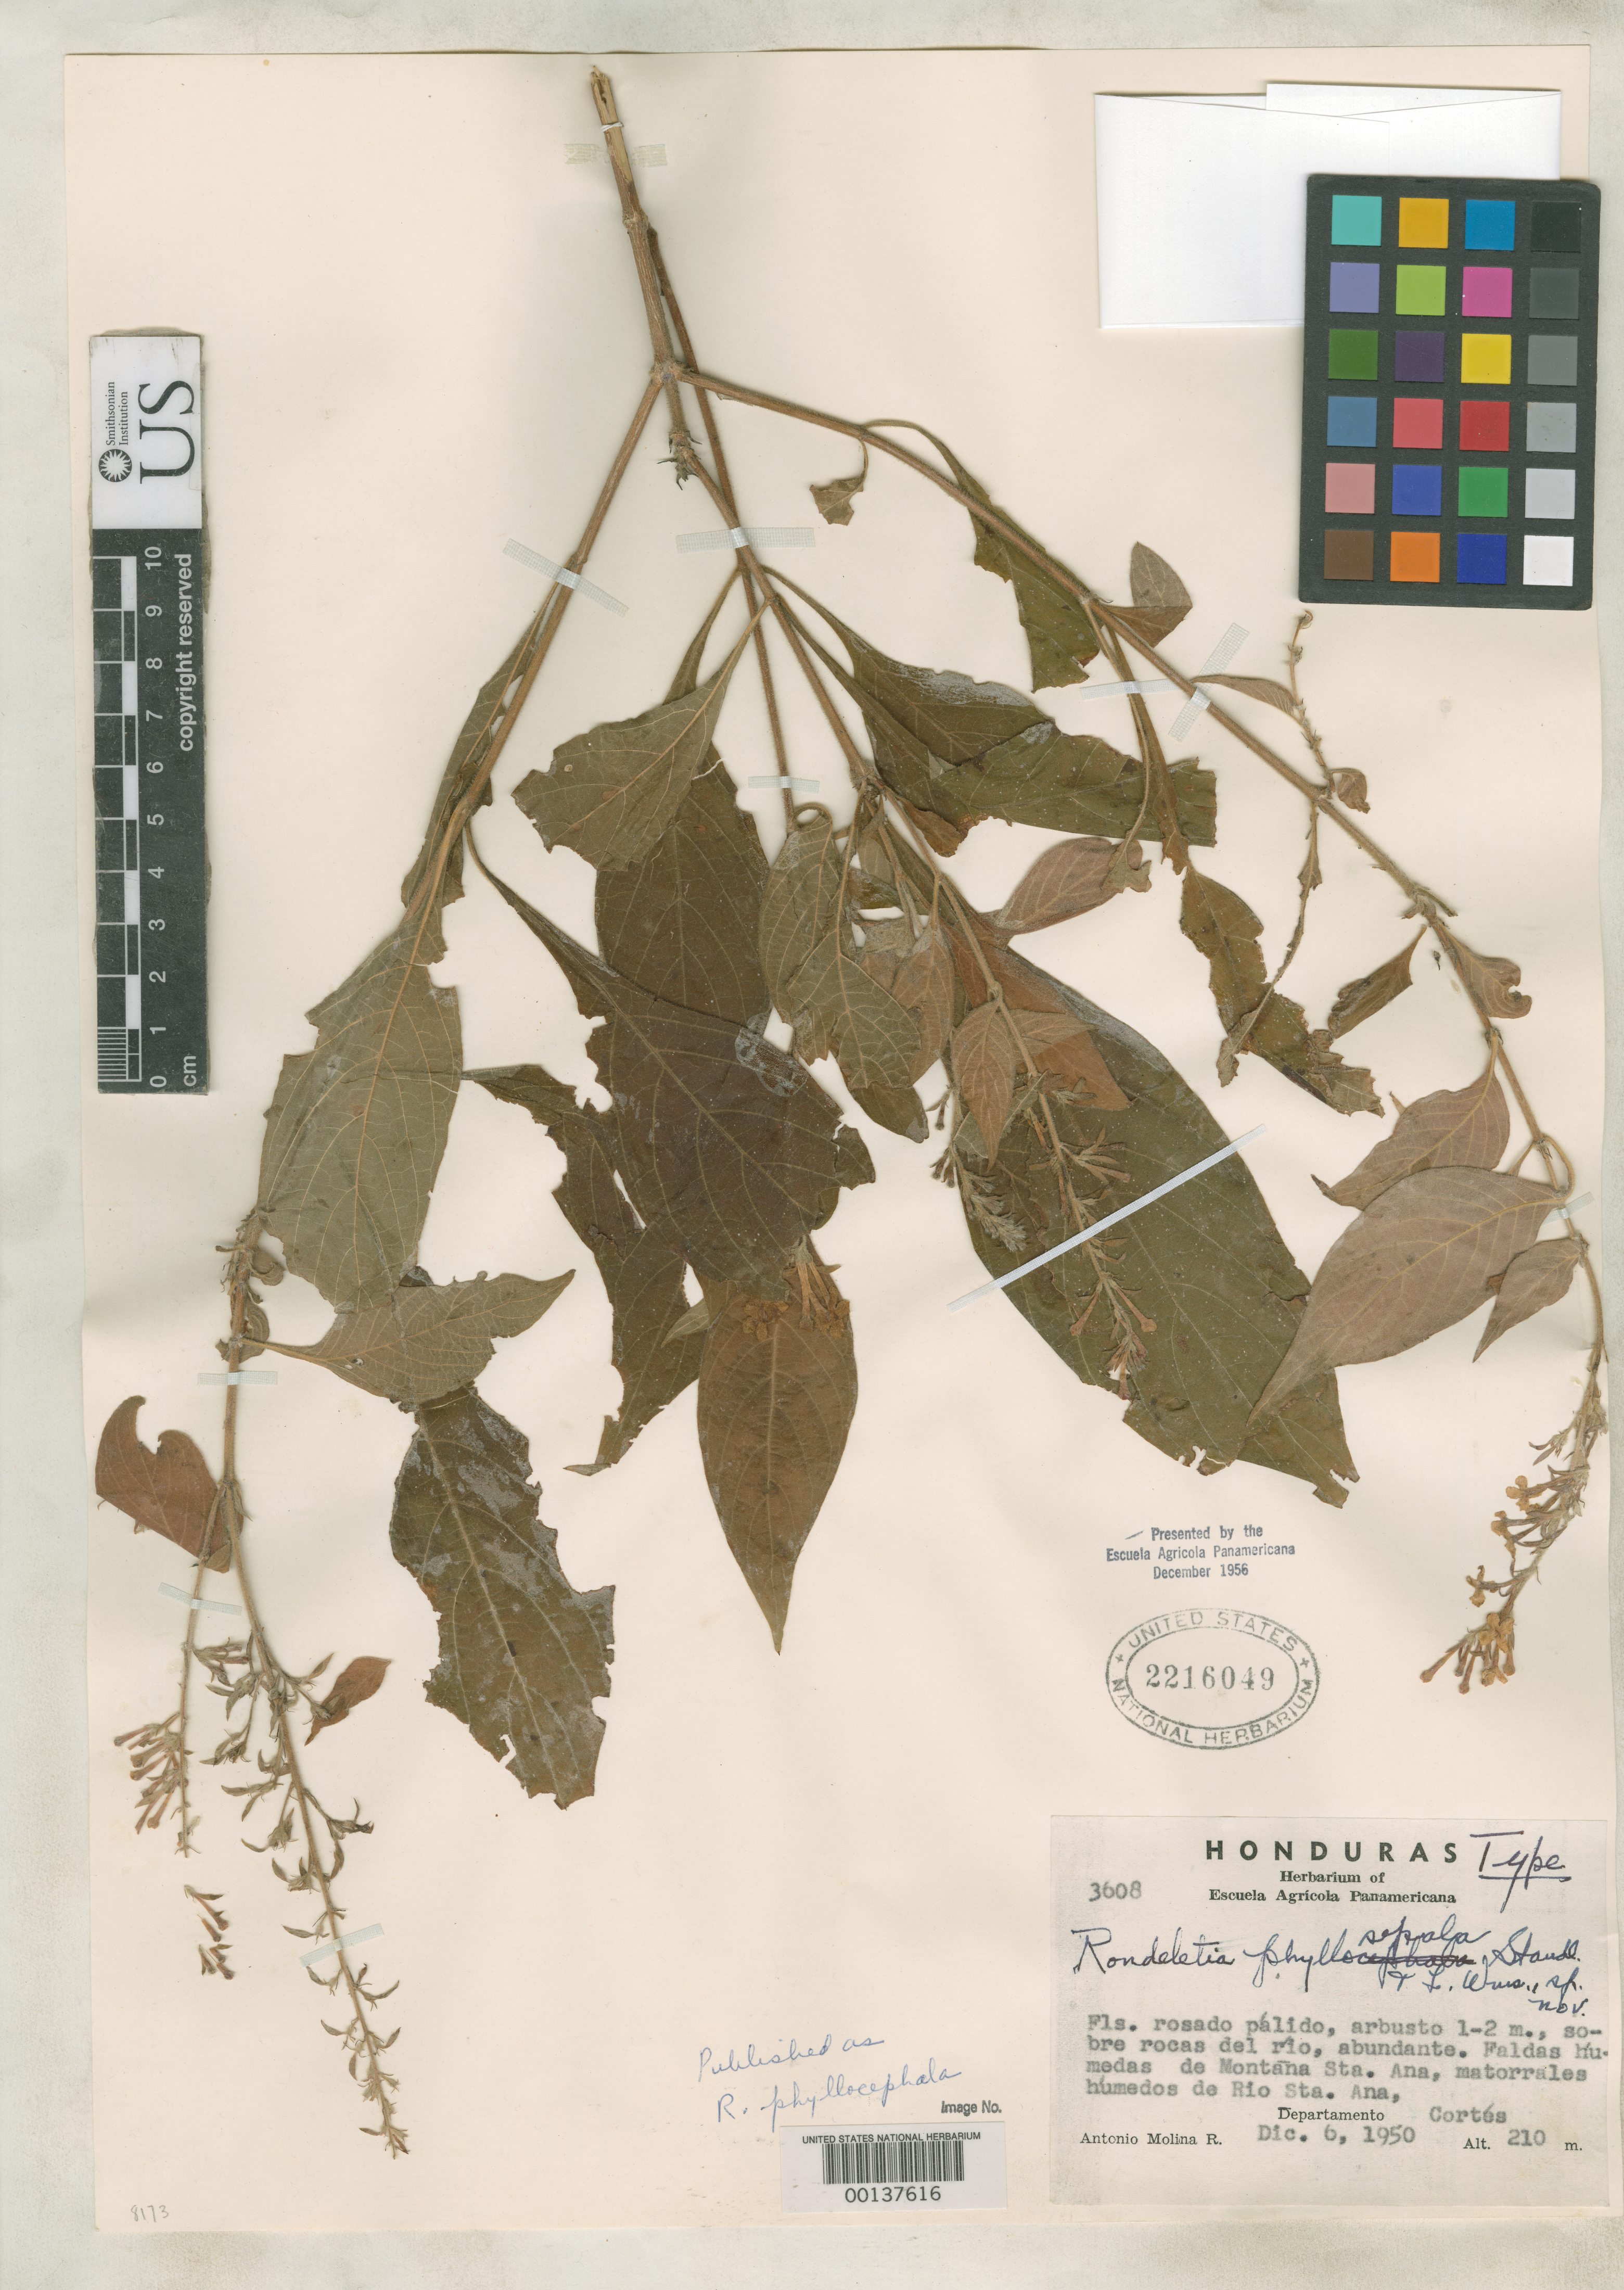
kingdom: Plantae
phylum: Tracheophyta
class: Magnoliopsida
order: Gentianales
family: Rubiaceae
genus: Rondeletia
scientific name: Rondeletia phyllocephala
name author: Standl. & L.O. Williams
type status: Holotype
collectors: A. Molina R.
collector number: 3608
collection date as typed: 06 Dec 1950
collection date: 1950-12-06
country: Honduras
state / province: Cortés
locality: Faldas humedas de Montana Sta. Ana, matorrales humedos de Rio Sta. Ana [Damp foothills of Montana Santa Ana, damp scrubs of Rio Santa Ana.]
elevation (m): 210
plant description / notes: "Presented by the Escuela Agricola Panamericana December 1956." Holotype, transferred from EAP to US (see Dorr et al. 2009, Taxon 58: 993-1001).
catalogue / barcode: US 2216049